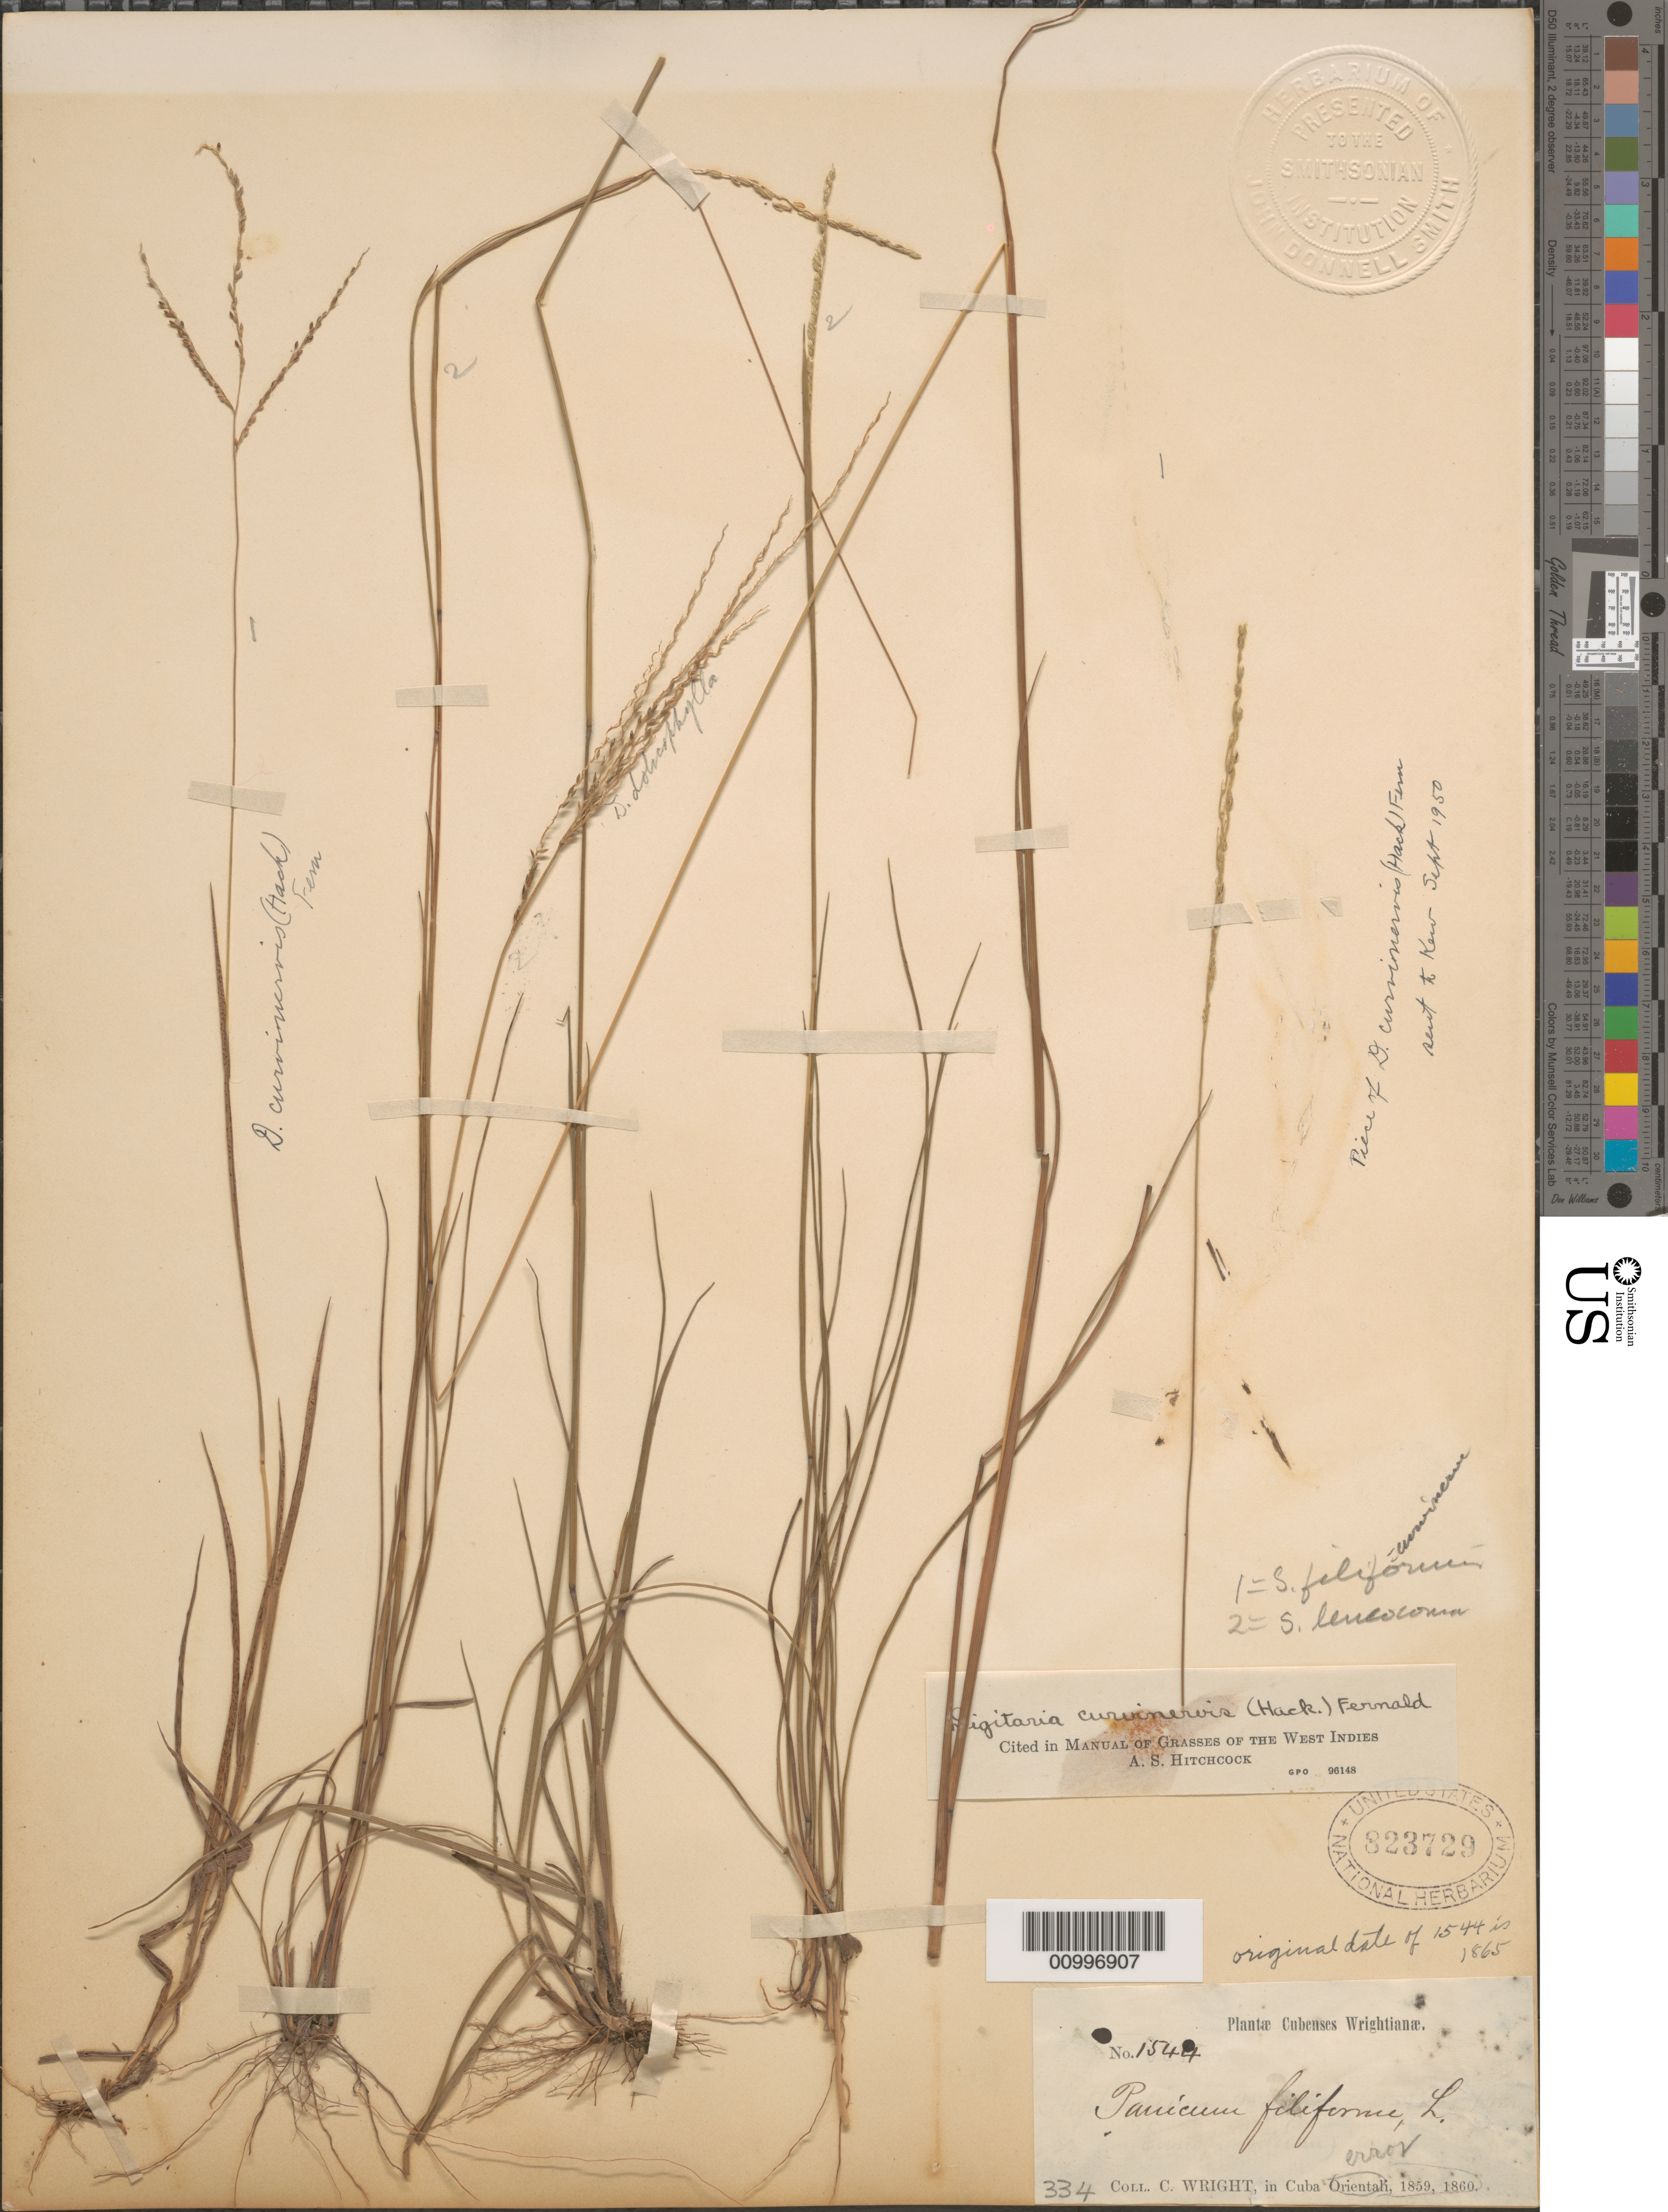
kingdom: Plantae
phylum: Tracheophyta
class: Liliopsida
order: Poales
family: Poaceae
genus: Digitaria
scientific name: Digitaria curvinervis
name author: (Hack.) Fernald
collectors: C. Wright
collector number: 1544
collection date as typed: Sep 1865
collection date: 1865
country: Cuba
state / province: Pinar del Rio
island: Cuba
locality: Pinar del Rio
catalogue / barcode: US 823729